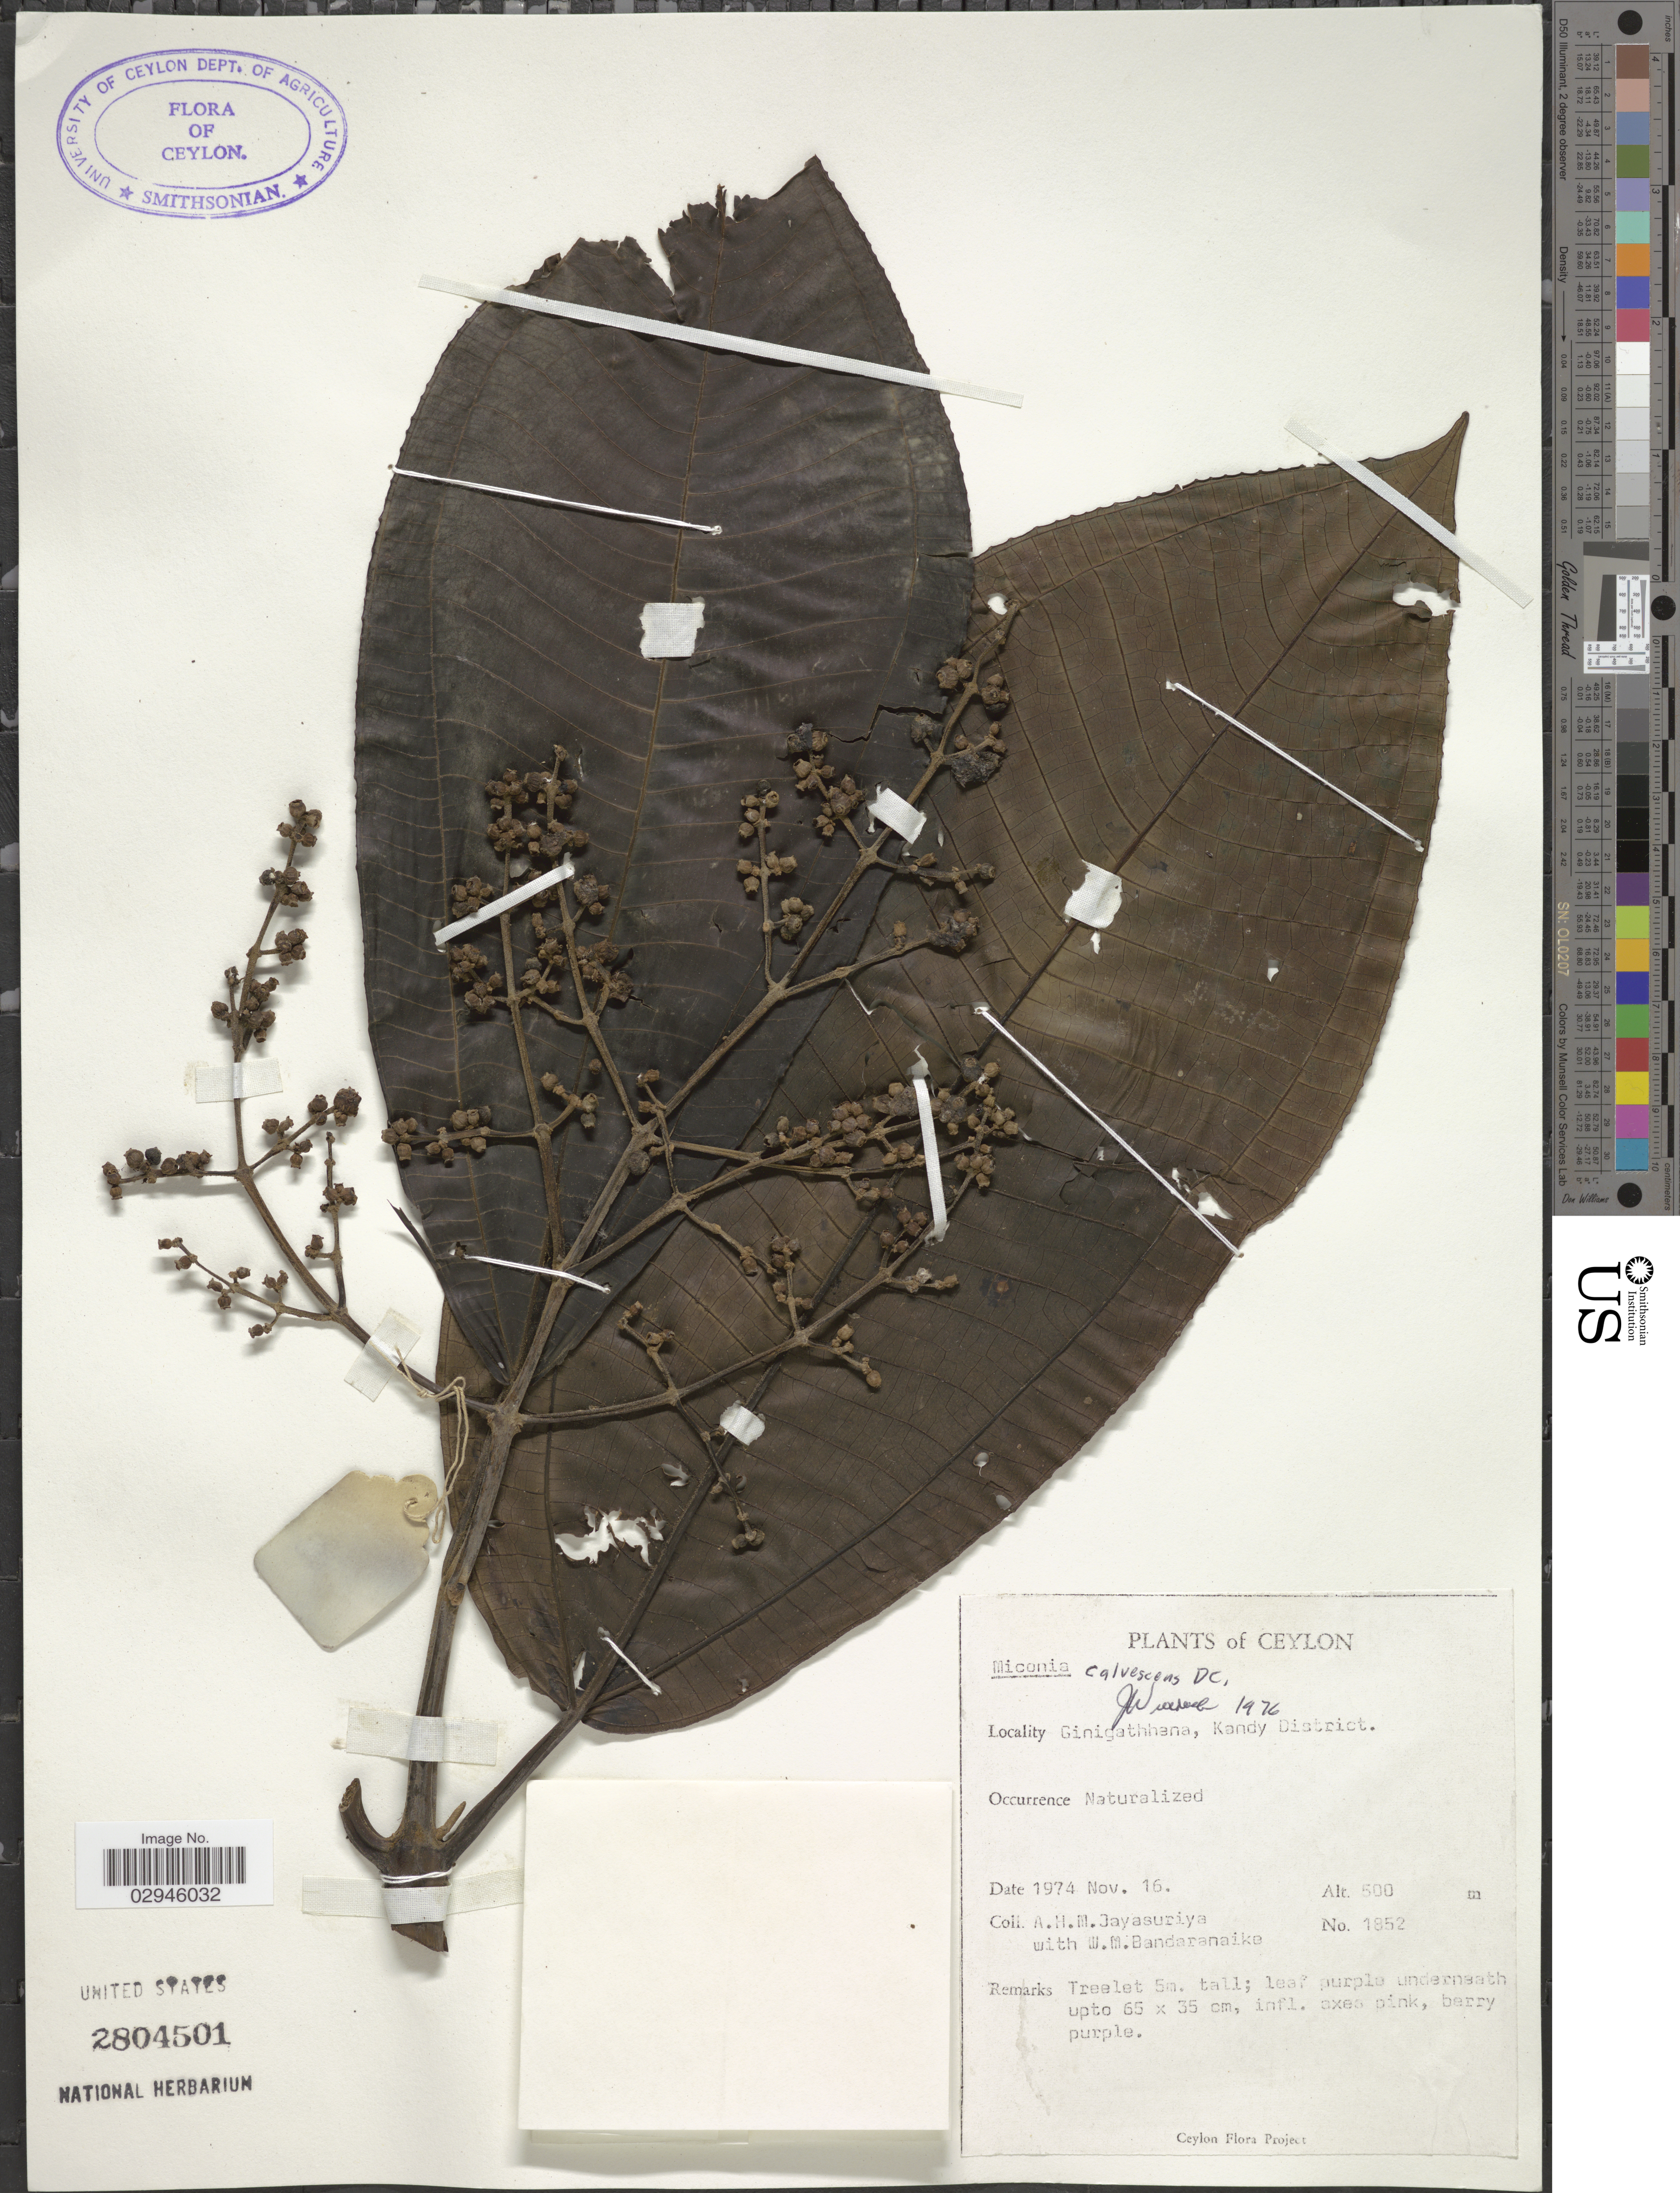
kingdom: Plantae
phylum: Tracheophyta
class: Magnoliopsida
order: Myrtales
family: Melastomataceae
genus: Miconia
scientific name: Miconia calvescens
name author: DC.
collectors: A. H. Jayasuriya & W. Bandaranayake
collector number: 1852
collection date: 1974-11-16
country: Sri Lanka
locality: Ceylon. Ginigathhena, Kandy District.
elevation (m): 500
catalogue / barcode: US 2804501